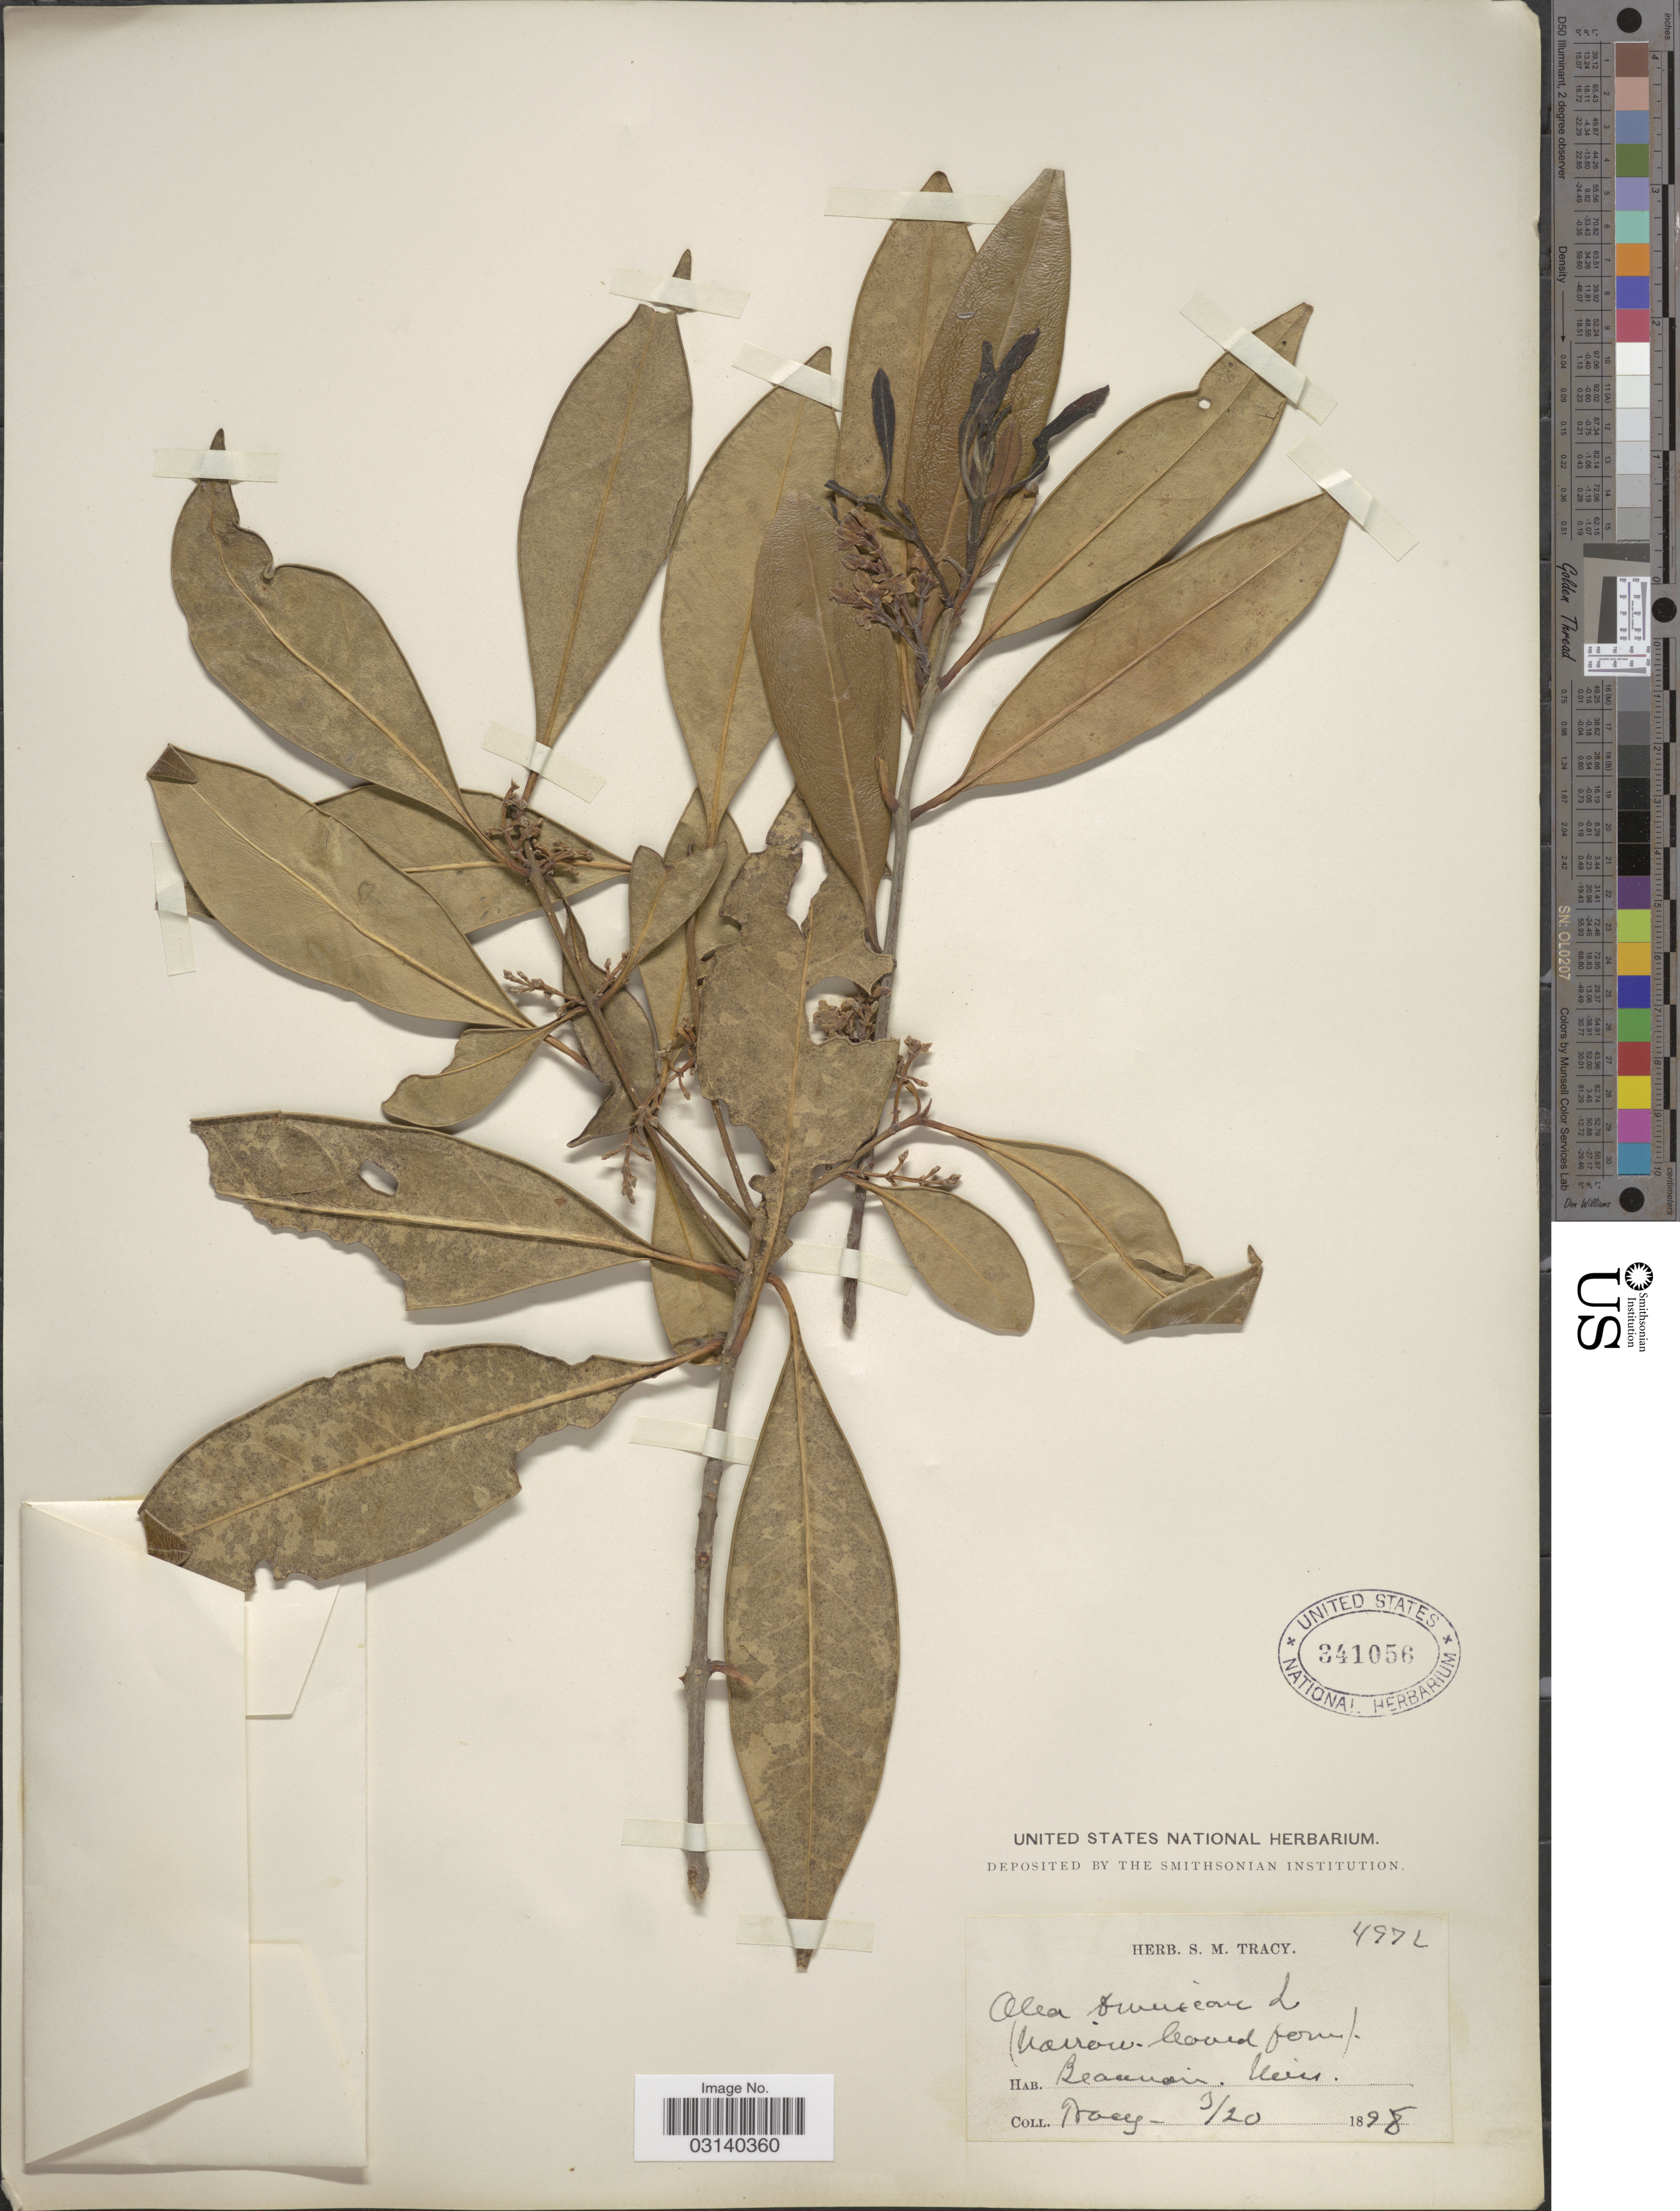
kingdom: Plantae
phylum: Tracheophyta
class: Magnoliopsida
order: Lamiales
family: Oleaceae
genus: Osmanthus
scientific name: Osmanthus americanus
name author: (L.) A. Gray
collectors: S. M. Tracy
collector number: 4972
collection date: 1898-03-20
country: United States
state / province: Mississippi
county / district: Harrison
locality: Beauvoir. Miss.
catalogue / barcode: US 341056